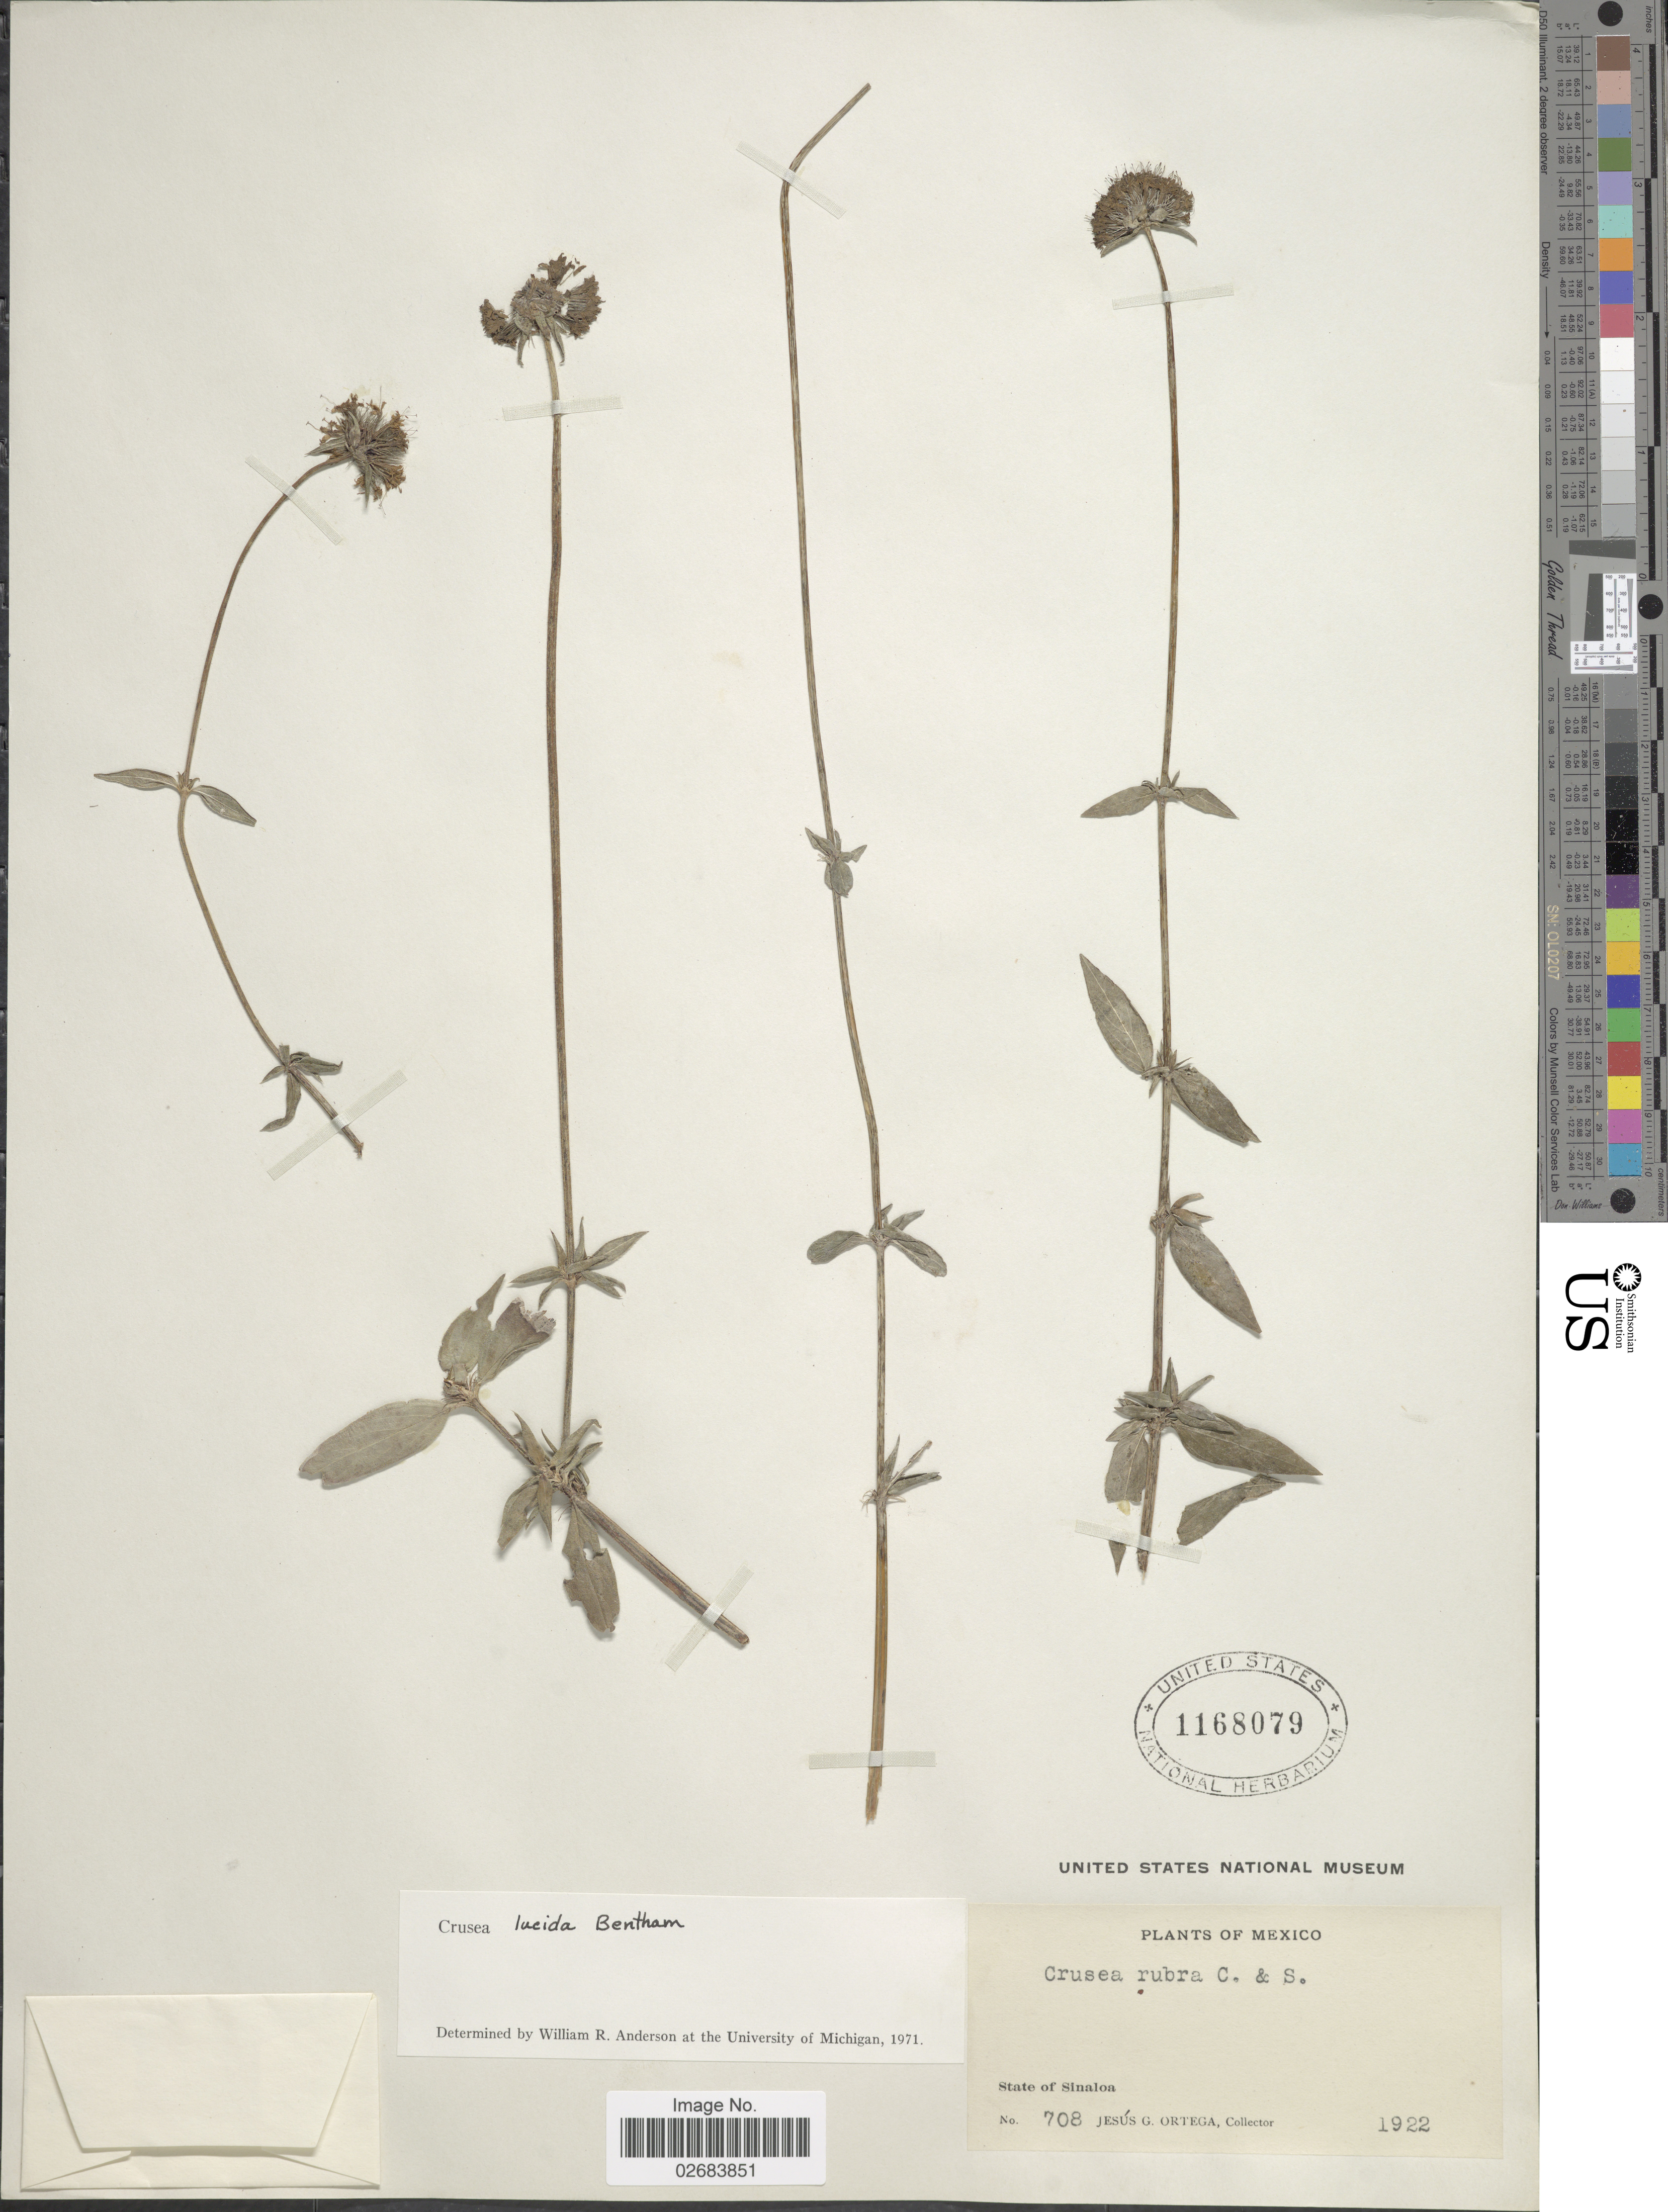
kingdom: Plantae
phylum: Tracheophyta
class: Magnoliopsida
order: Gentianales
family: Rubiaceae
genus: Crusea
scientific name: Crusea lucida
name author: Benth.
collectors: J. Ortega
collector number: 708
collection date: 1922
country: Mexico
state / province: Sinaloa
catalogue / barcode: US 1168079